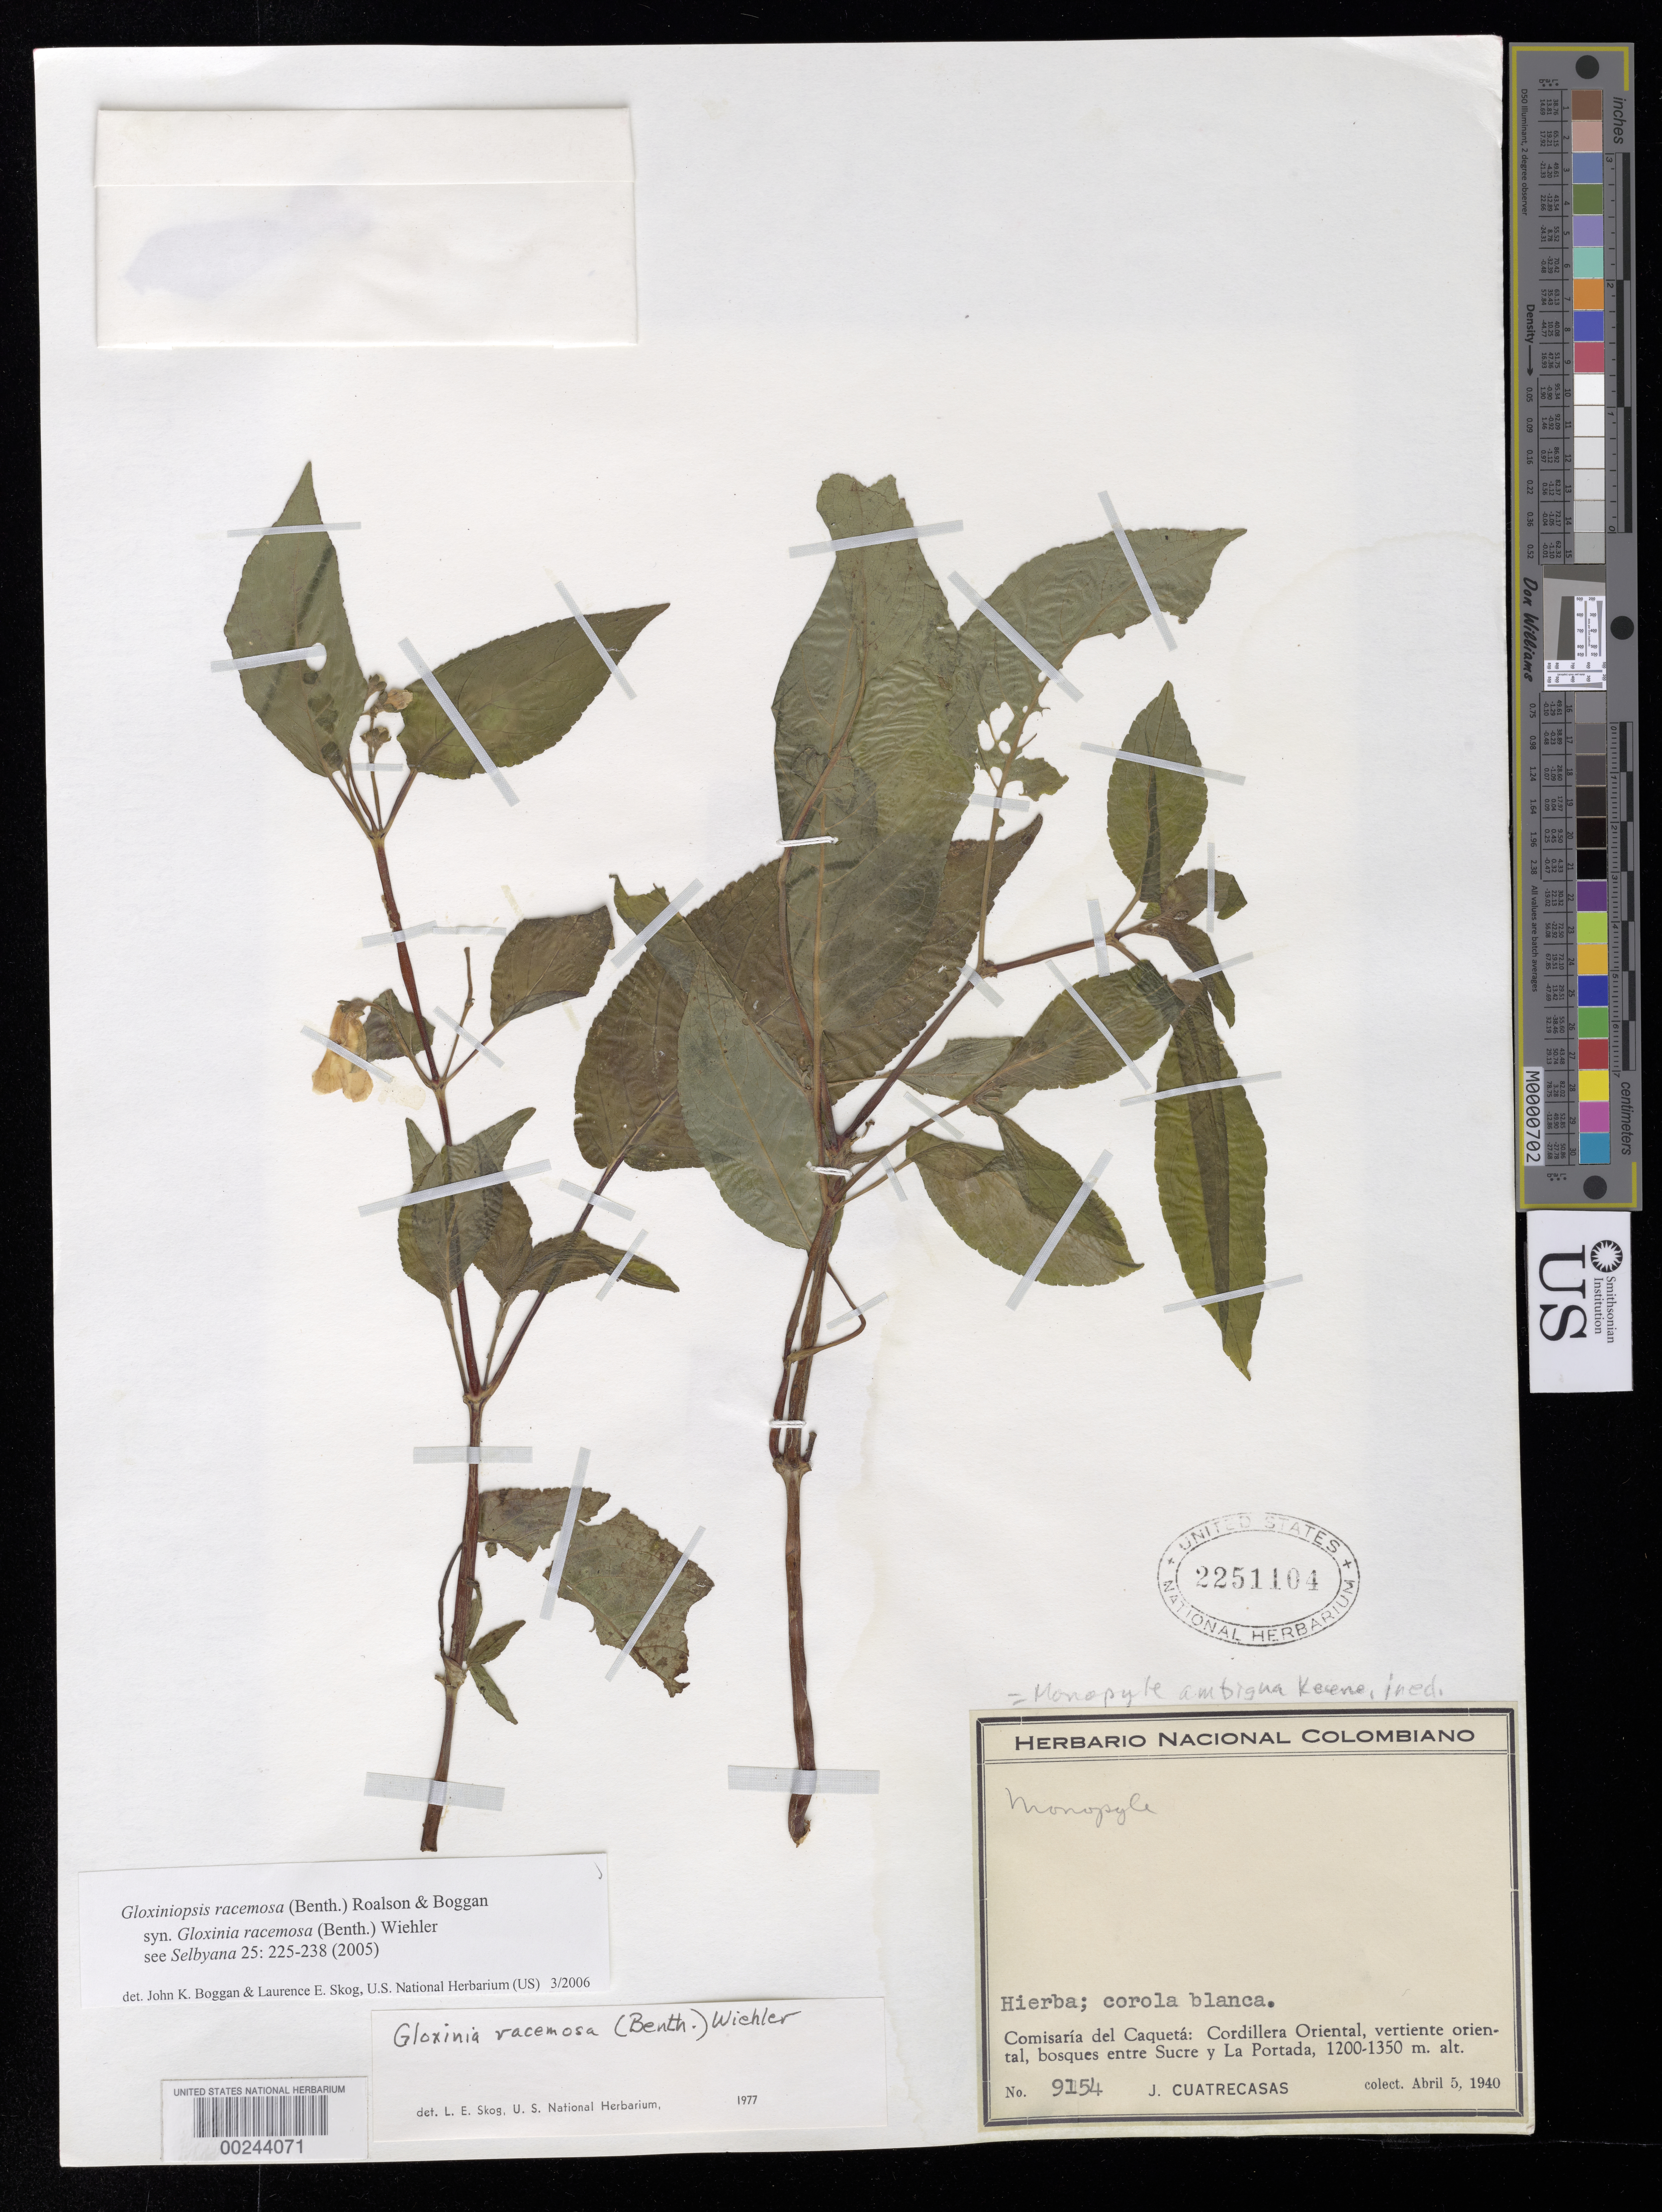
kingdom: Plantae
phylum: Tracheophyta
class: Magnoliopsida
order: Lamiales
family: Gesneriaceae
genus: Gloxiniopsis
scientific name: Gloxiniopsis racemosa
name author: (Benth.) Roalson & Boggan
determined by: Boggan, J. K.; Skog, L. E.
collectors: J. Cuatrecasas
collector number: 9154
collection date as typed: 05 Apr 1940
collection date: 1940-04-05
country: Colombia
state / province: Caquetá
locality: Cordillera Oriental, eastern slope, between Sucre and La Portada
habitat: Forests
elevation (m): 1200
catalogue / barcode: US 2251104